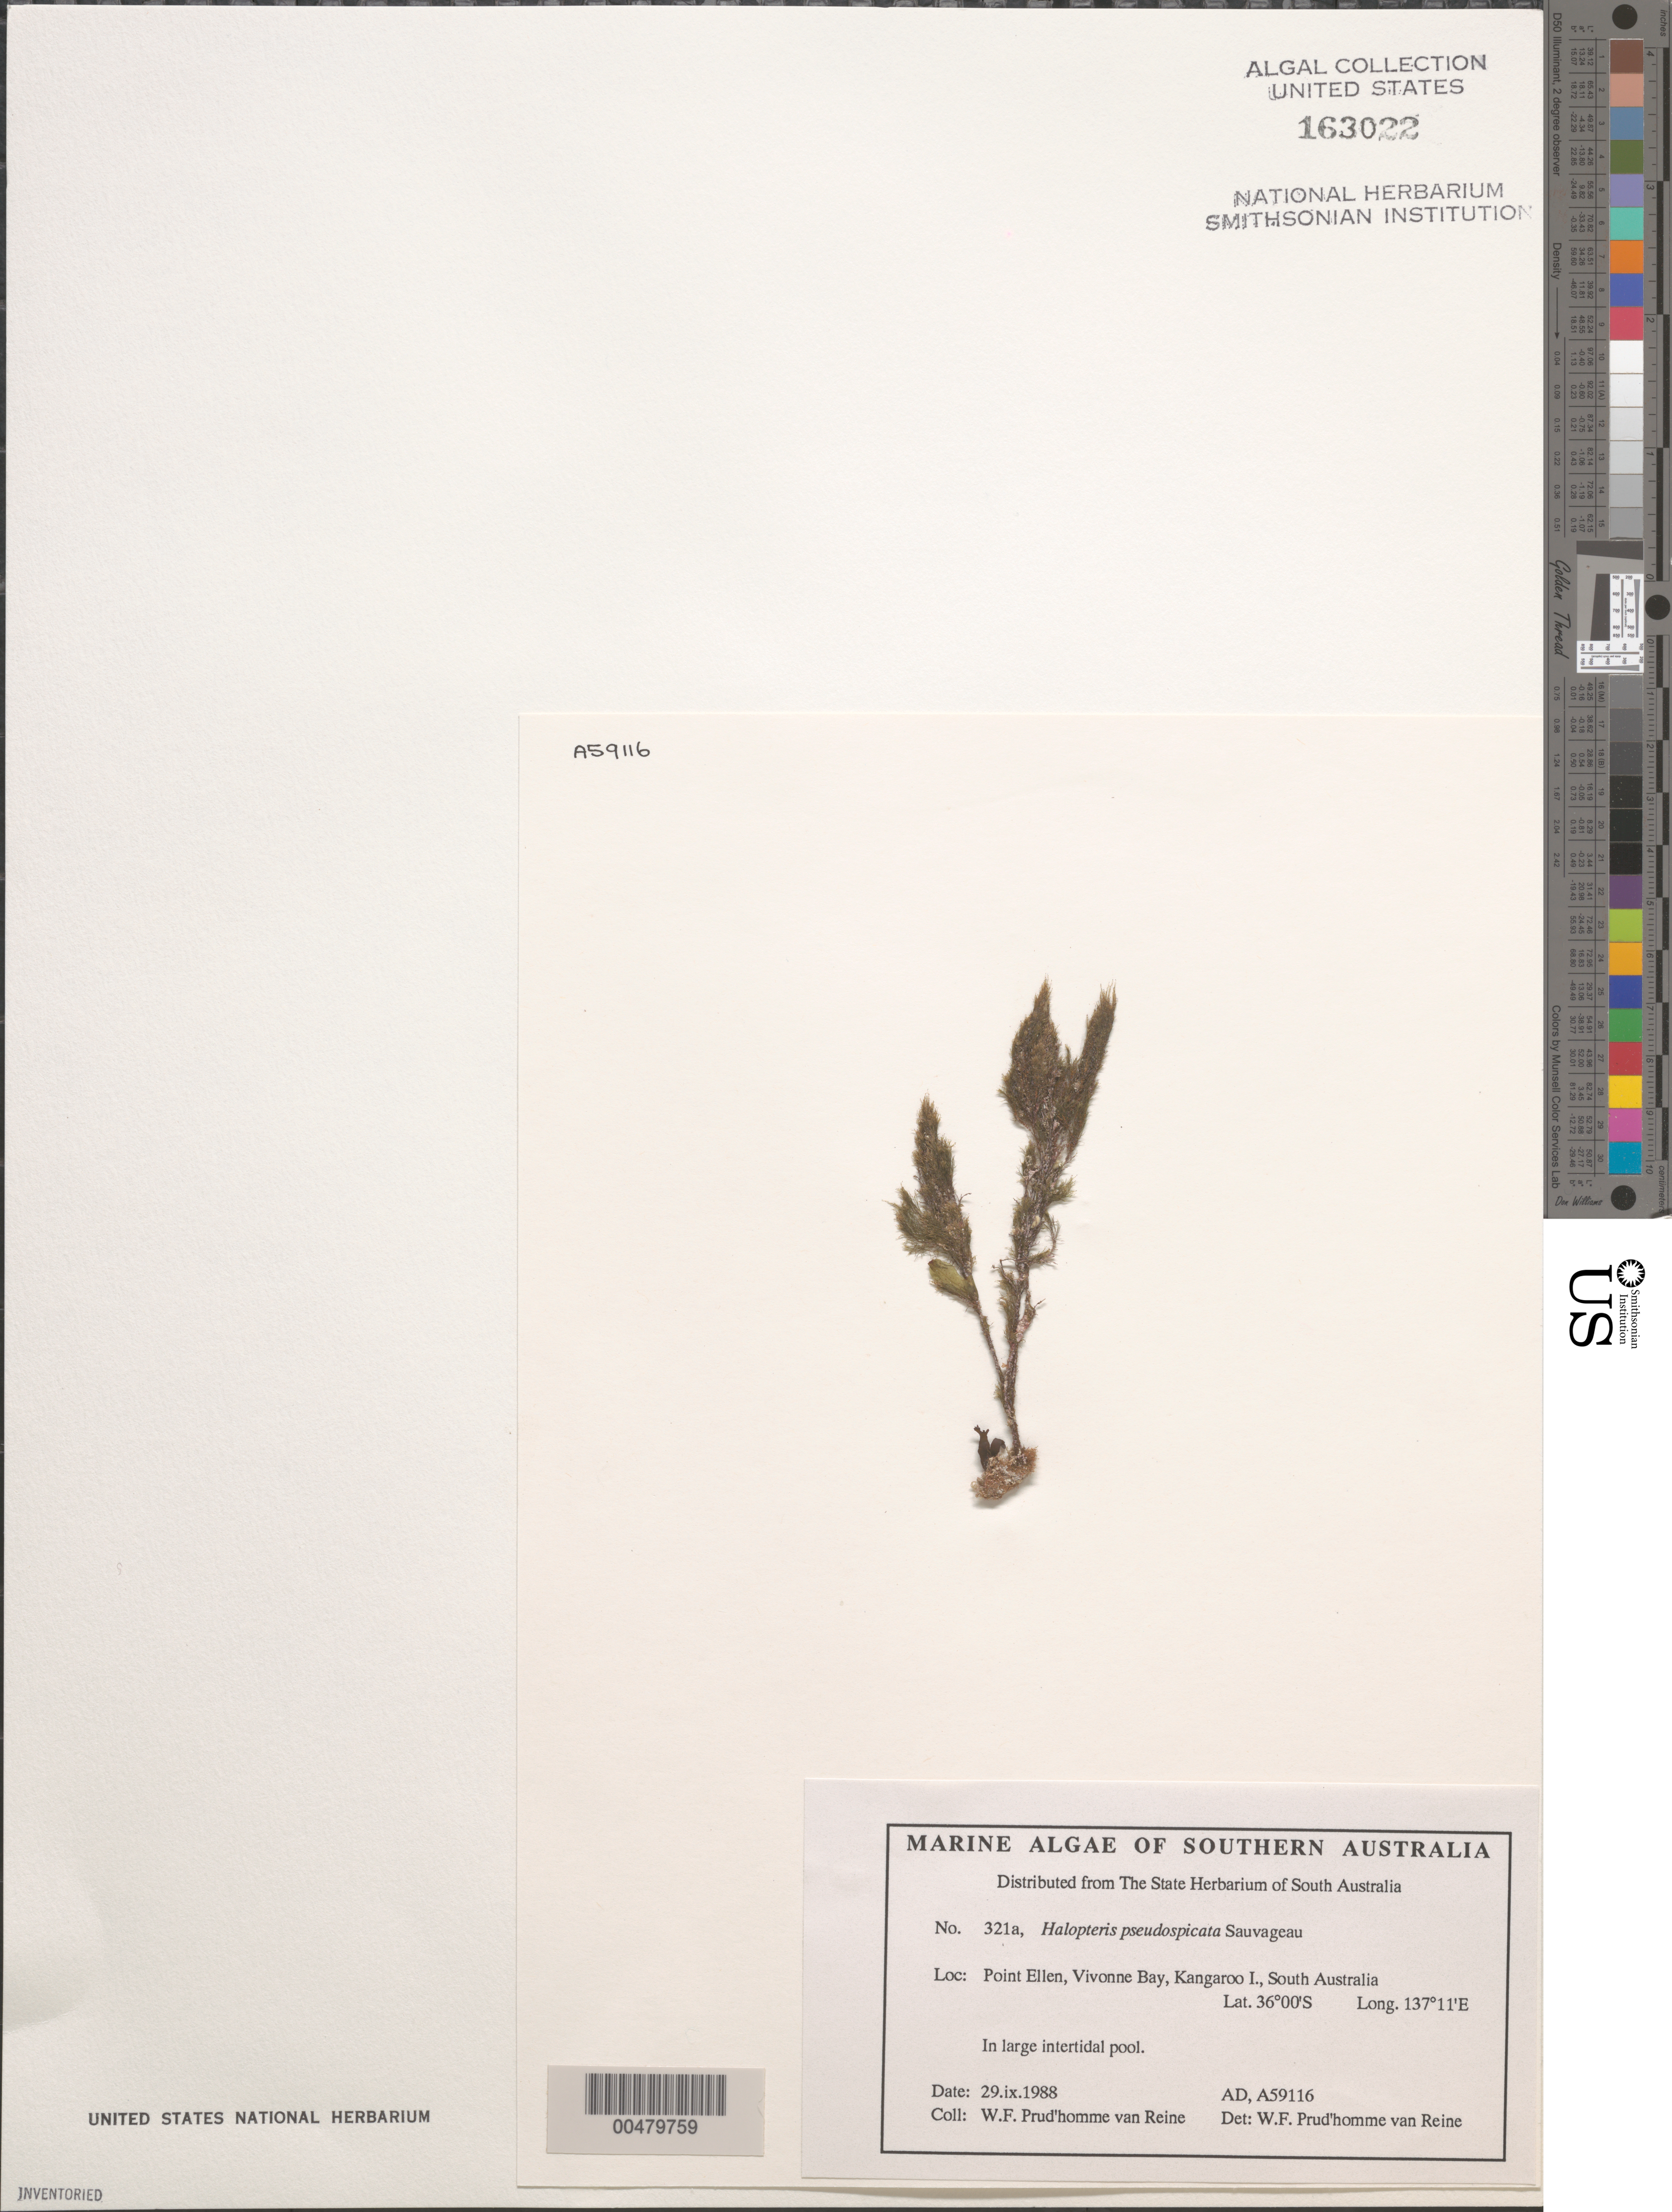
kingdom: Chromista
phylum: Ochrophyta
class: Phaeophyceae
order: Sphacelariales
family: Stypocaulaceae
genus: Halopteris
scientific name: Halopteris pseudospicata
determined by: Prud'homme van Reine, W. F.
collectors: W. Prud'homme van Reine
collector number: Ad A59116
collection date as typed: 29 Sep 1988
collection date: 1988-09-29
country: Australia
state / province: South Australia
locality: Point ellen, vivonne bay, kangaroo island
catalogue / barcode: US 163022